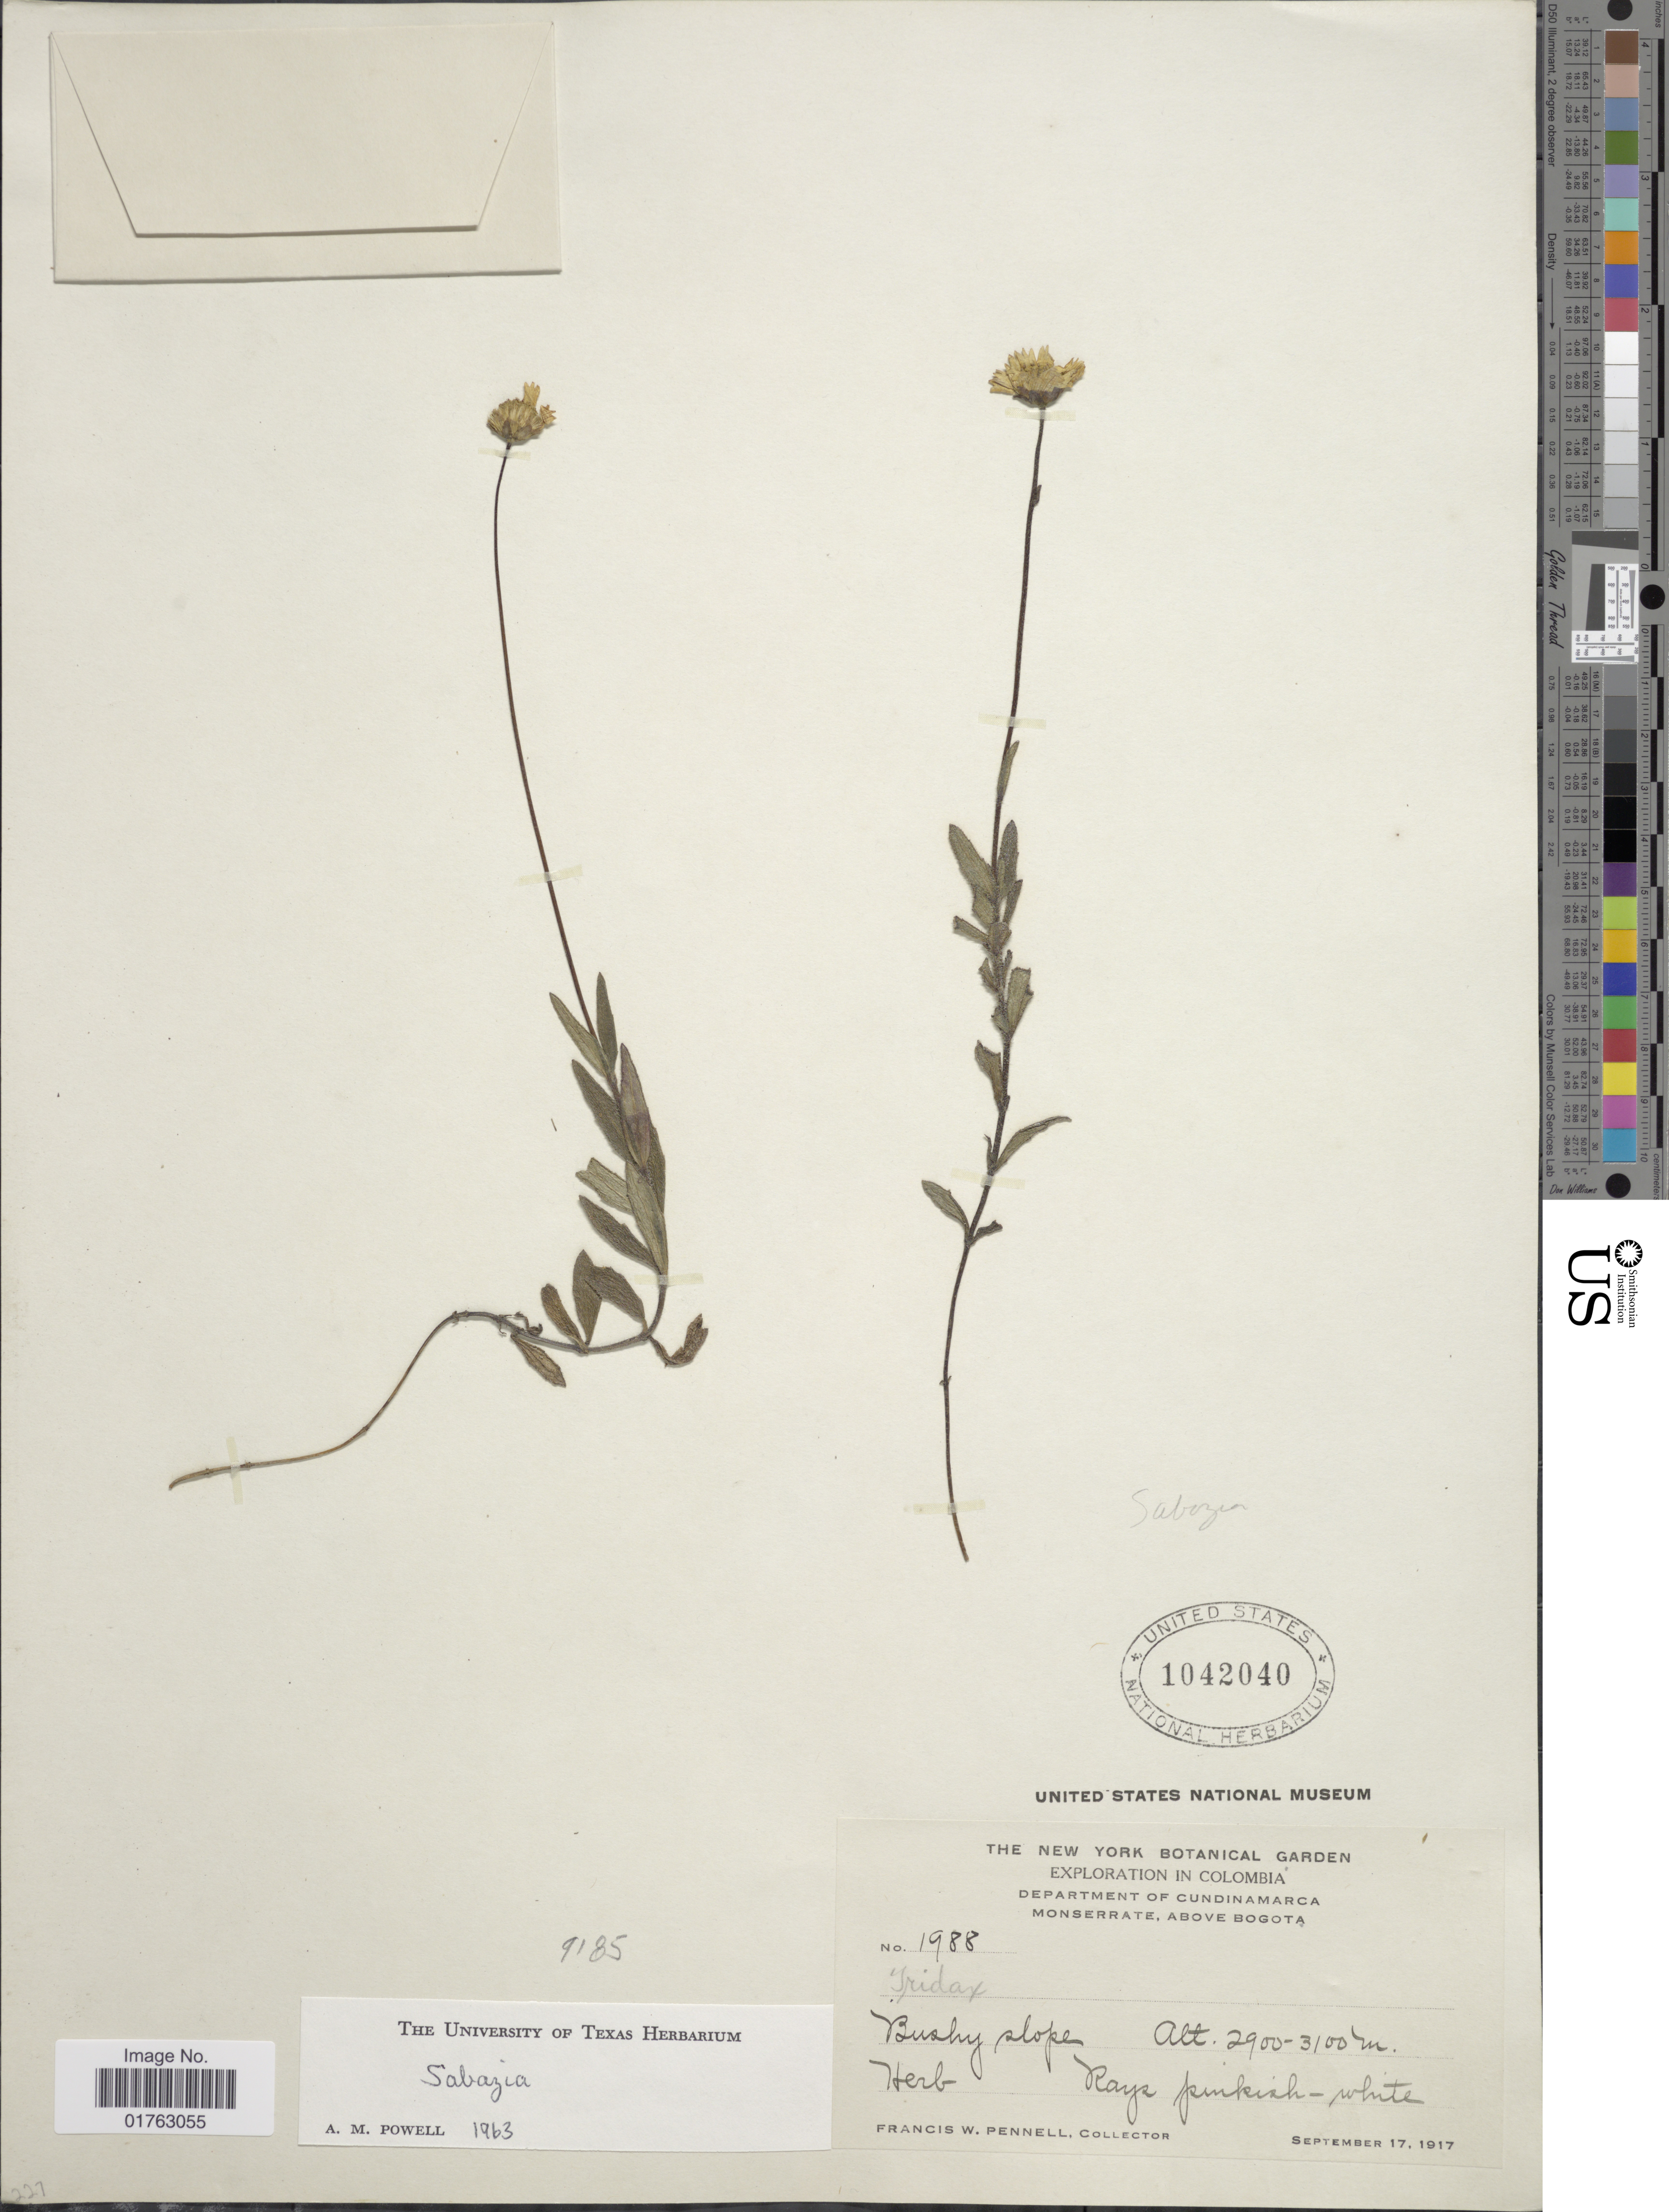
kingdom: Plantae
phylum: Tracheophyta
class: Magnoliopsida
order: Asterales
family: Asteraceae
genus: Sabazia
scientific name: Sabazia trianae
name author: (Hieron.) Longpre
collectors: F. W. Pennell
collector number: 1988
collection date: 1917-09-17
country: Colombia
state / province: Cundinamarca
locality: Department of Cundinamarca, Monserrate, Above Bogota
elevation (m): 2900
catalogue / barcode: US 1042040